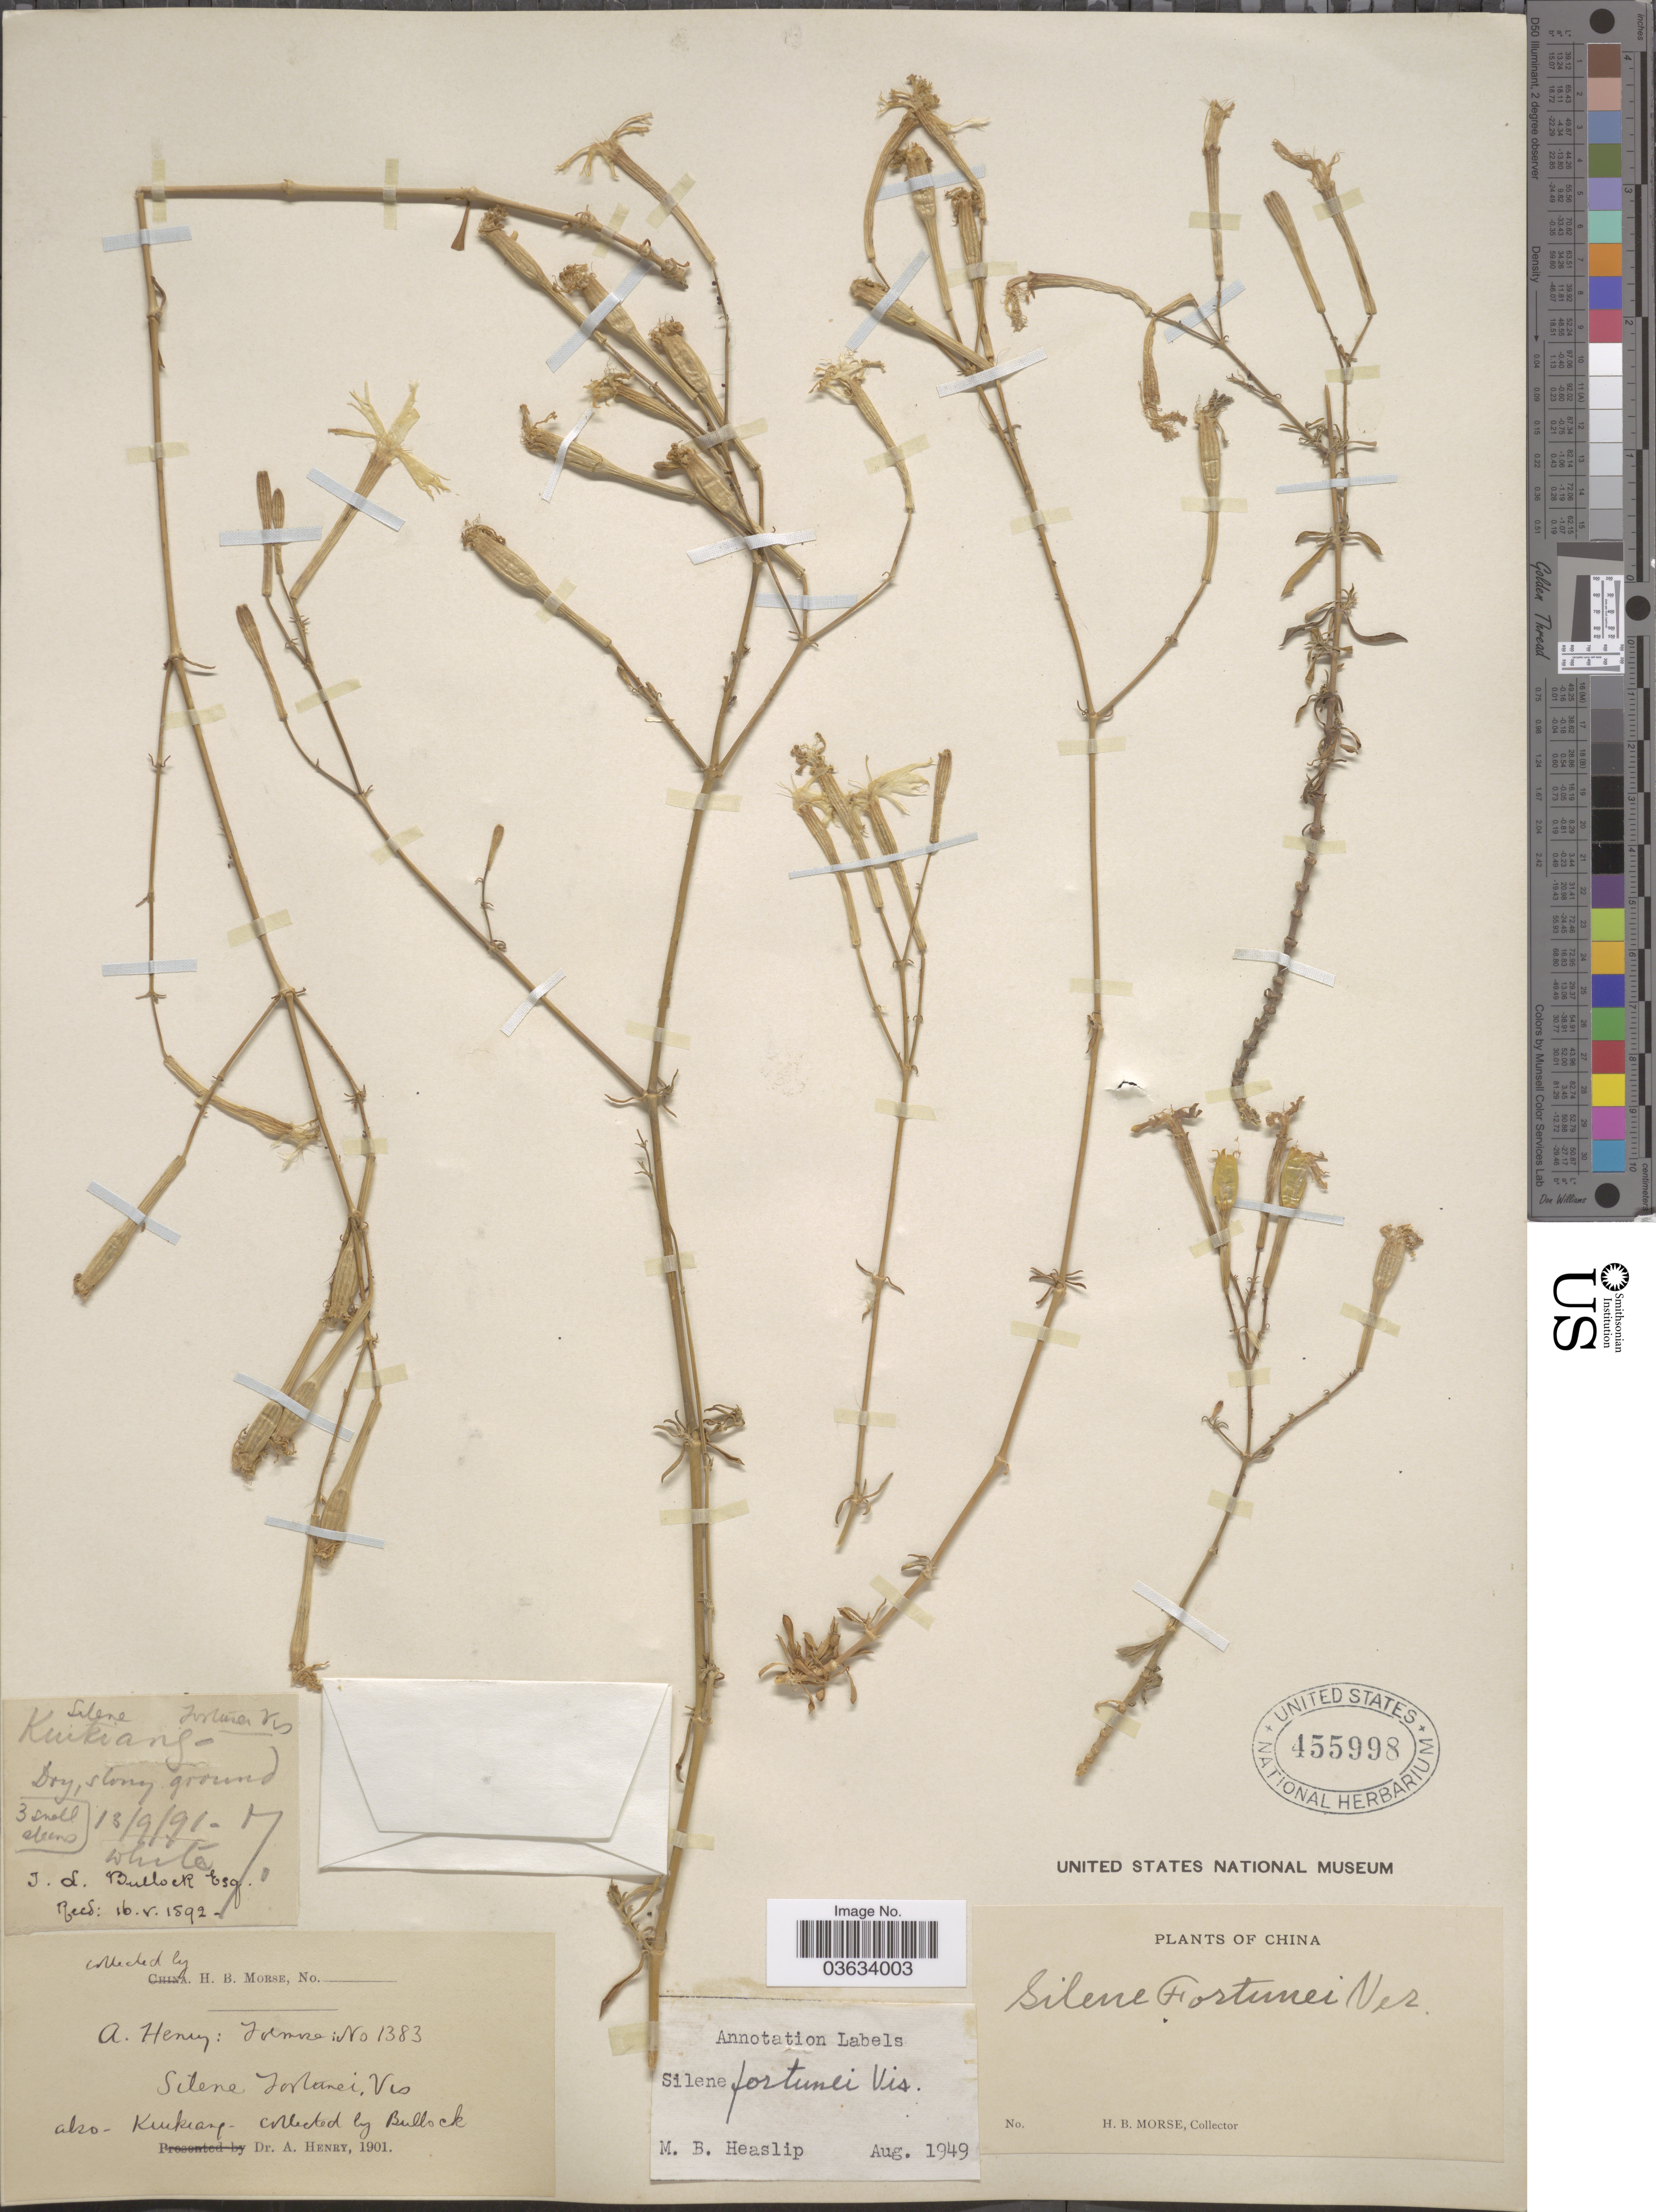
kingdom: Plantae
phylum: Tracheophyta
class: Magnoliopsida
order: Caryophyllales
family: Caryophyllaceae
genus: Silene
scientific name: Silene fortunei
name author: Vis.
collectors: H. Morse, T. L. Bullock & A. Henry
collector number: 1383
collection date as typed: Transcribed d/m/y: 13/9/91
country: China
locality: Kuikiang.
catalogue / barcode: US 455998